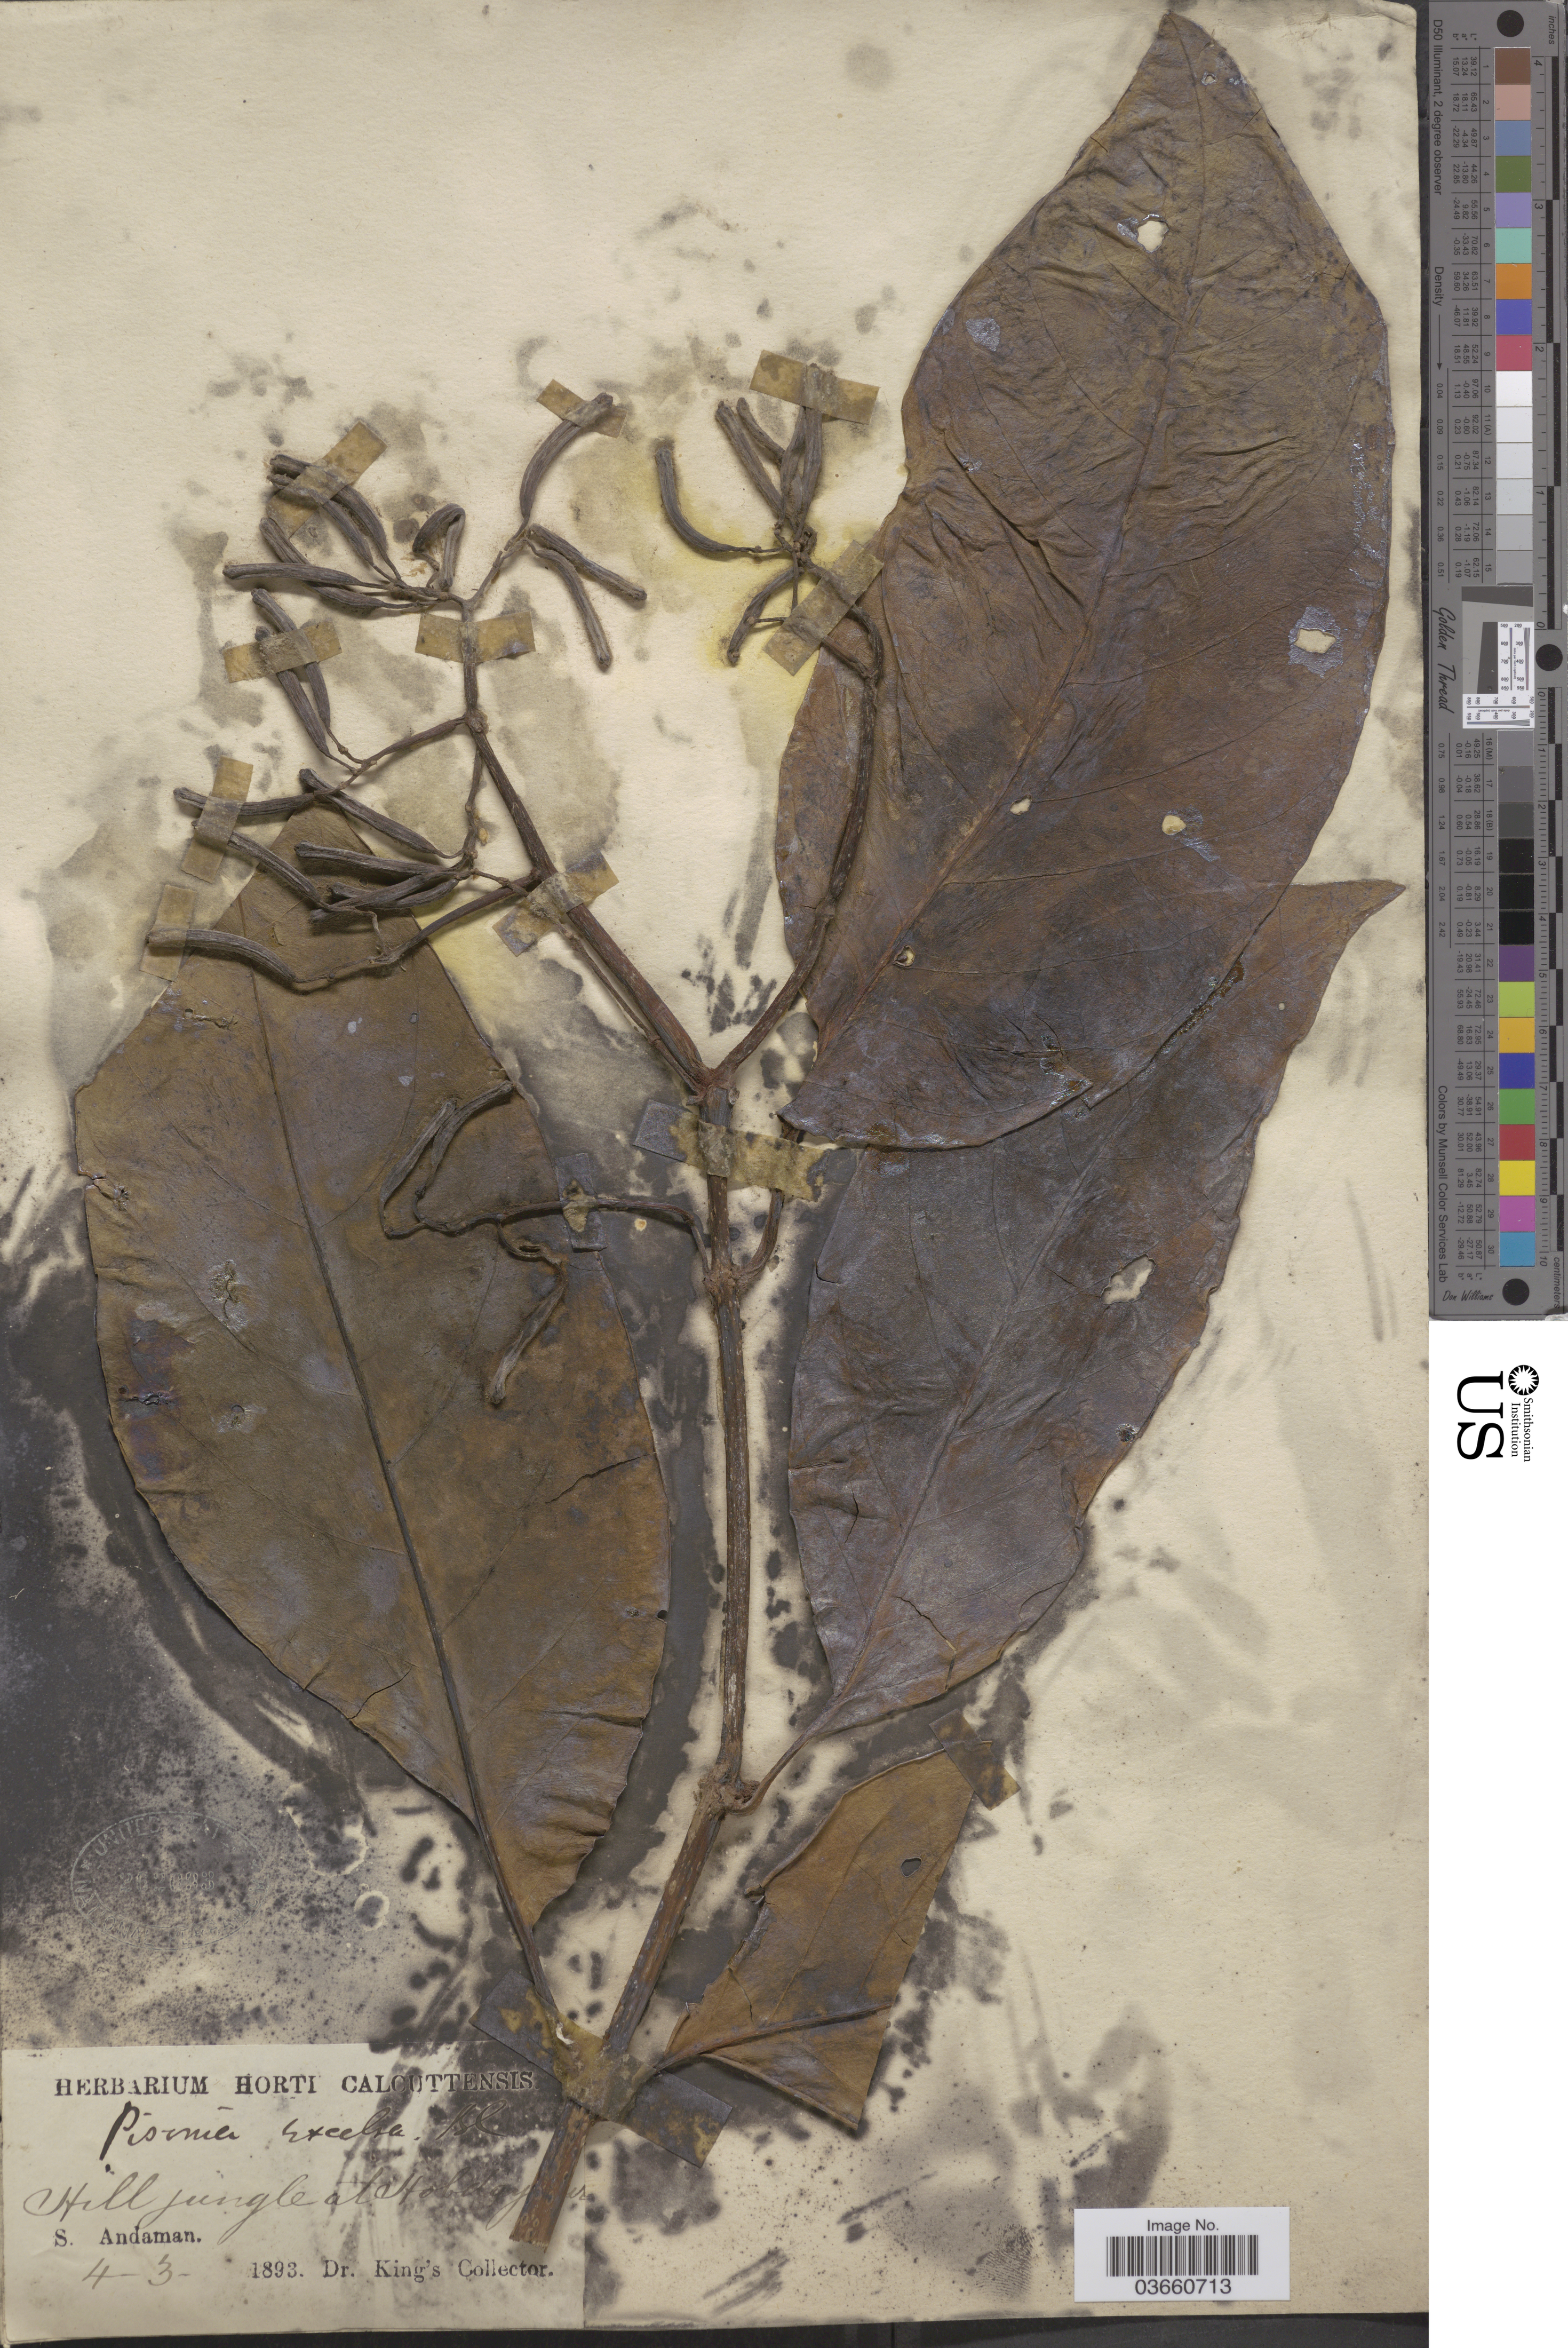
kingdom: Plantae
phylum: Tracheophyta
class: Magnoliopsida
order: Caryophyllales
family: Nyctaginaceae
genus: Pisonia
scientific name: Pisonia excelsa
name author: Blume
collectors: Dr. King's collector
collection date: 1893-03-04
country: India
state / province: Andaman and Nicobar Islands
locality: S. Andaman.